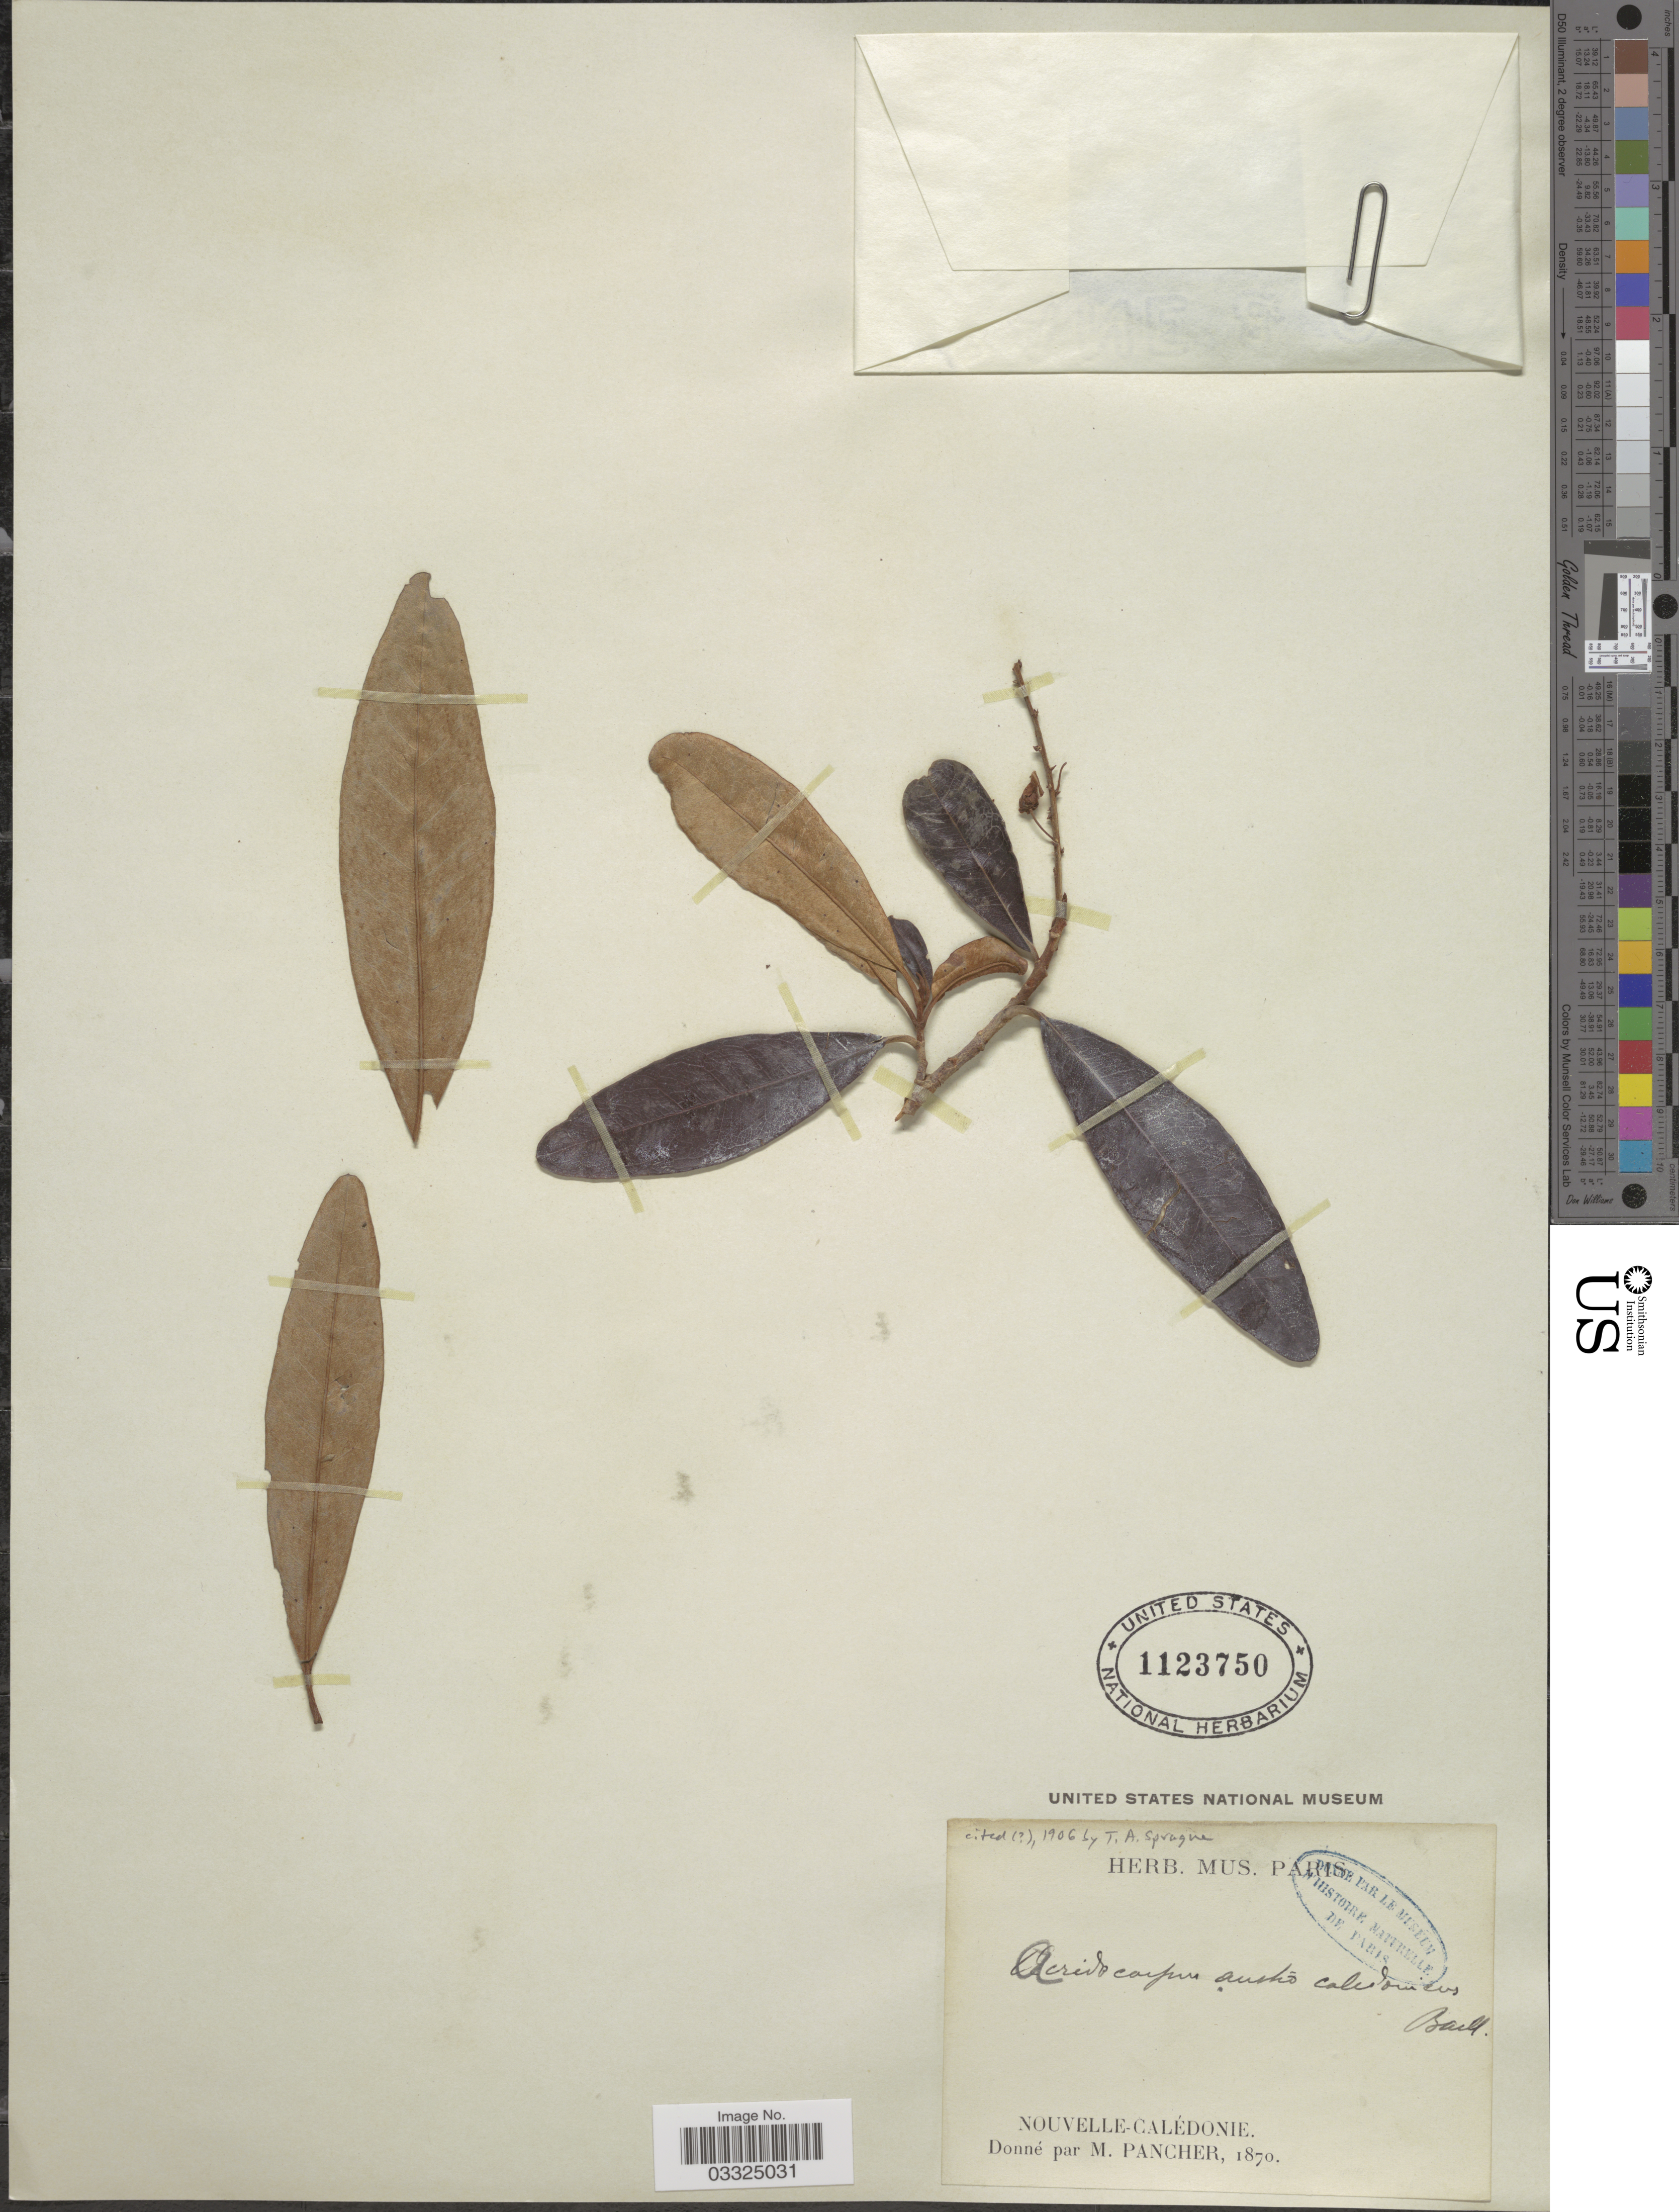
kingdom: Plantae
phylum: Tracheophyta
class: Magnoliopsida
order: Malpighiales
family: Malpighiaceae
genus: Acridocarpus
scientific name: Acridocarpus austrocaledonicus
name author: Baill.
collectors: M. Pancher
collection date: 1870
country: New Caledonia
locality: Nouvelle Calédonie.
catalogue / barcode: US 1123750